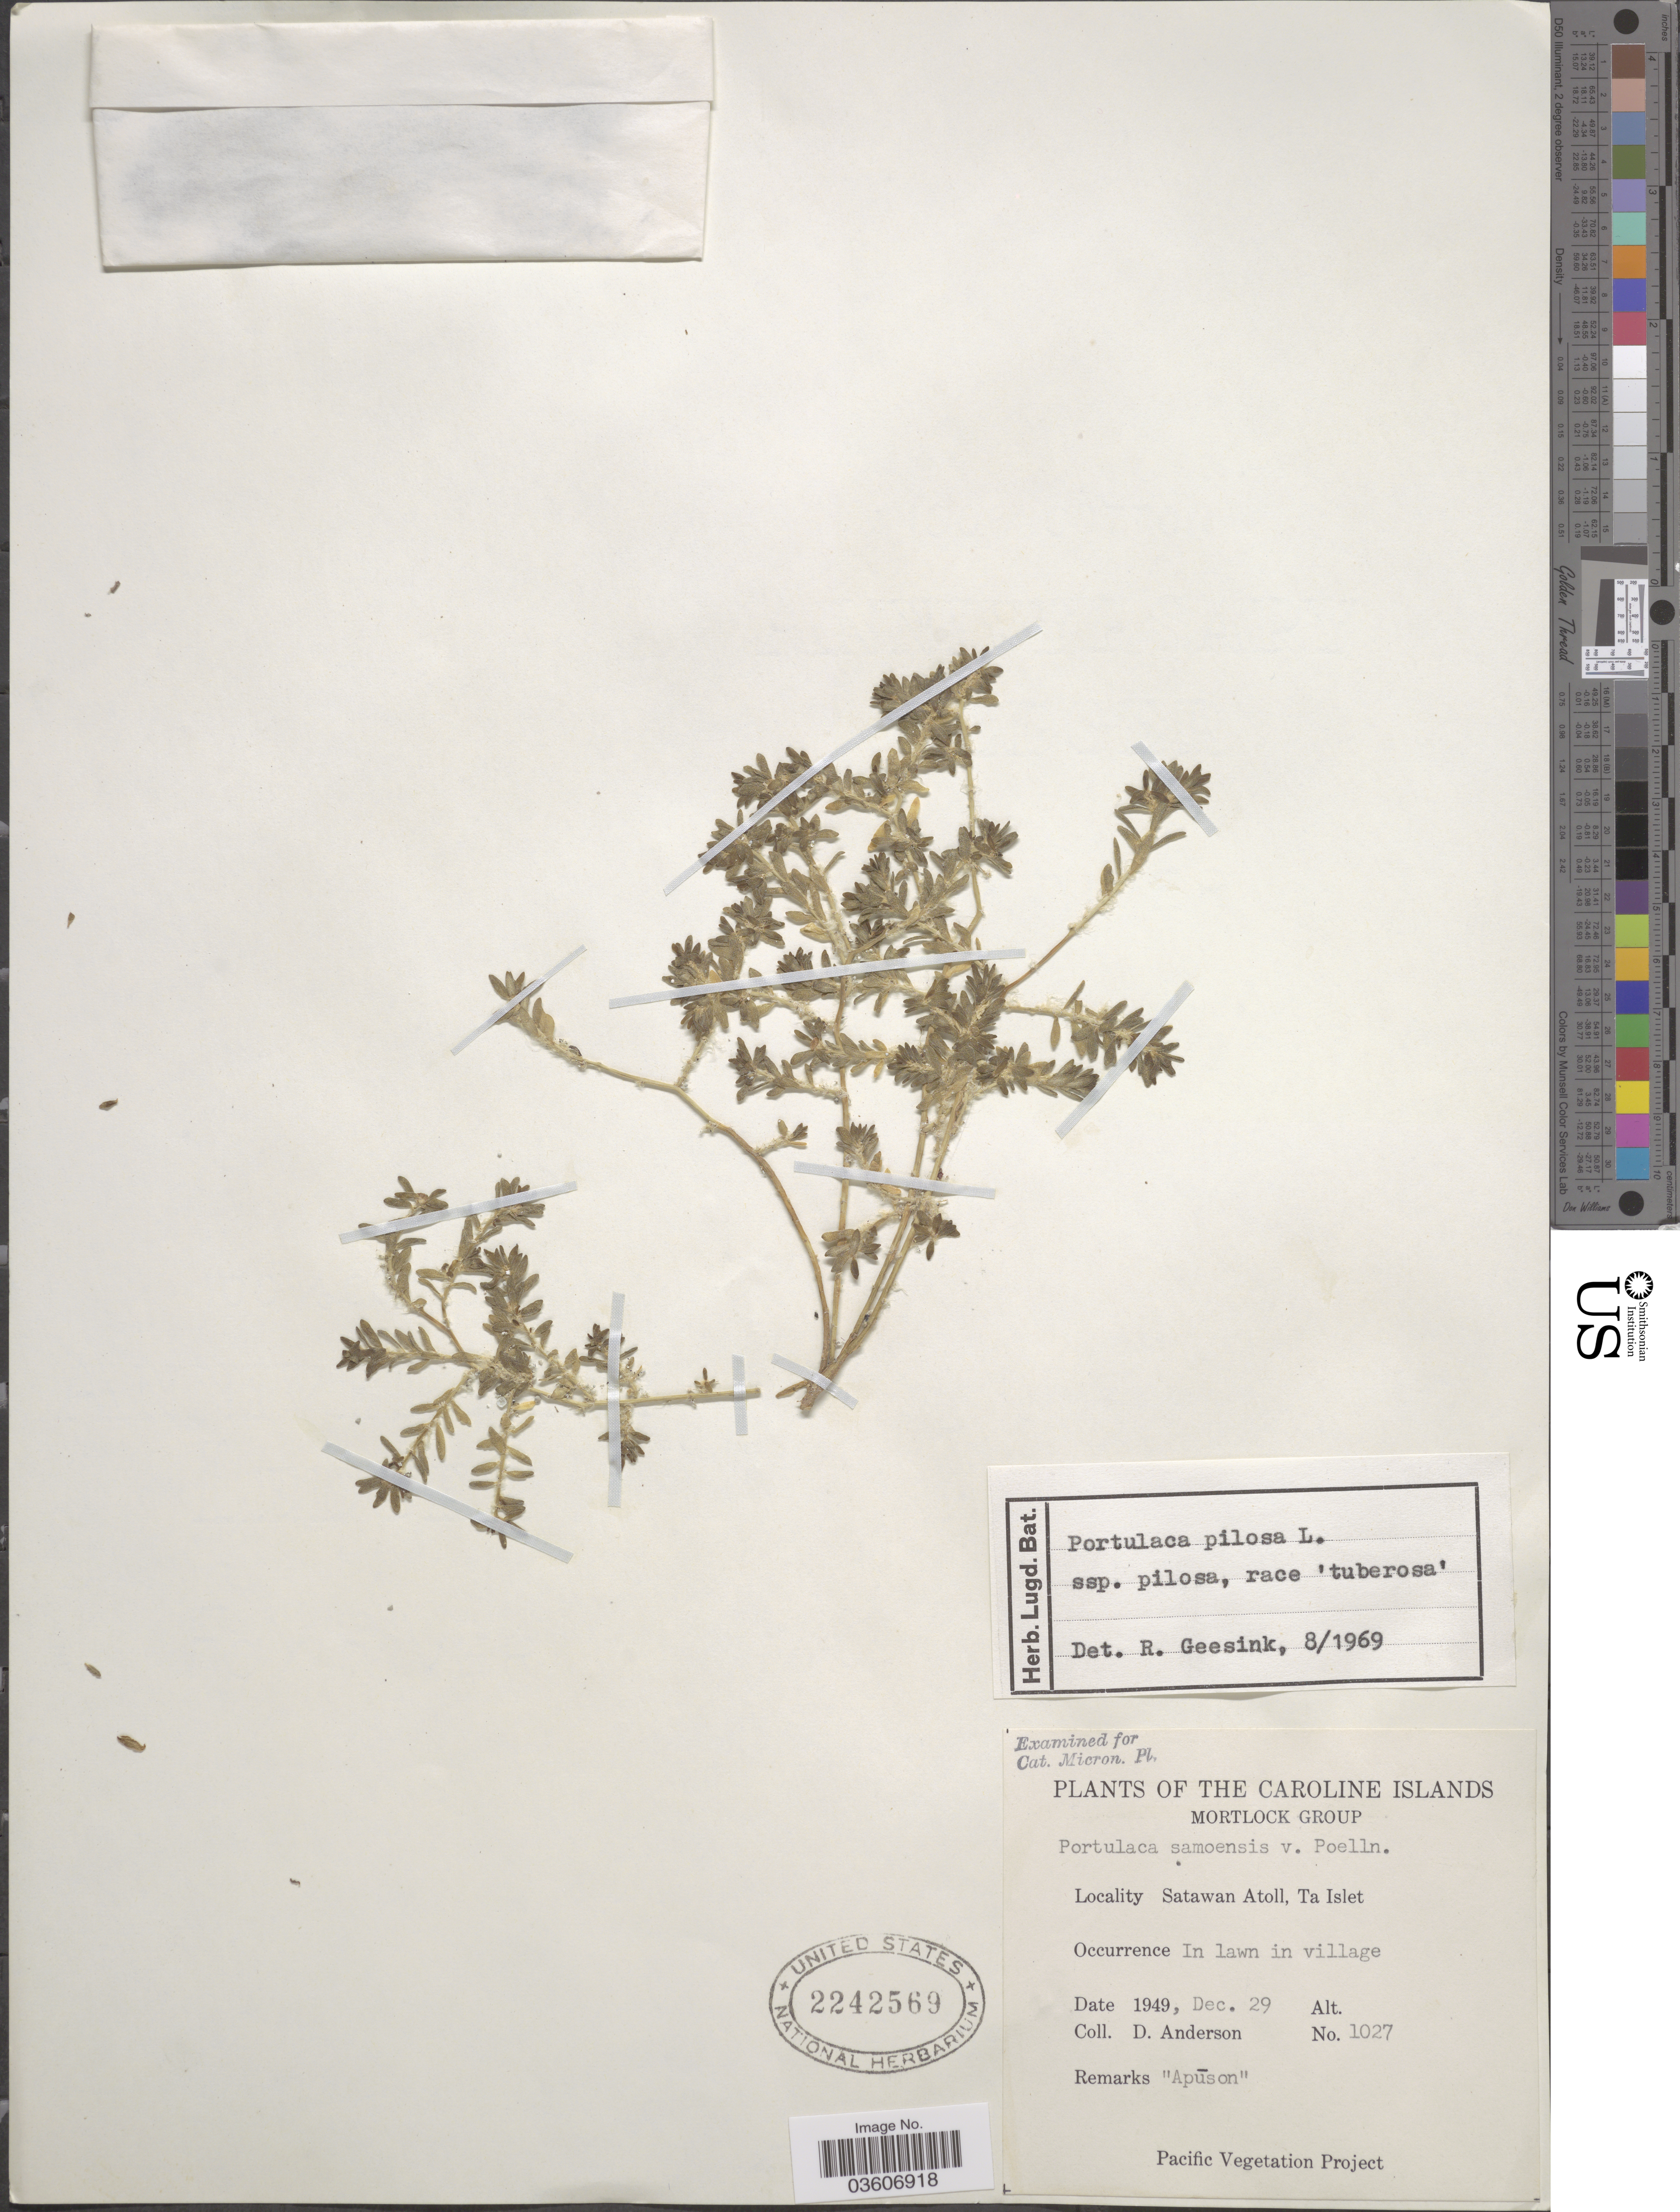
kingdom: Plantae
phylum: Tracheophyta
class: Magnoliopsida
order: Caryophyllales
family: Portulacaceae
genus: Portulaca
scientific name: Portulaca australis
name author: Endl.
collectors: D. Anderson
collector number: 1027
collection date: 1949-12-29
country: Micronesia, Federated States of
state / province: Truk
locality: The Caroline Islands. Mortlock Group. Satawan Atoll, Ta Islet.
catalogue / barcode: US 2242569